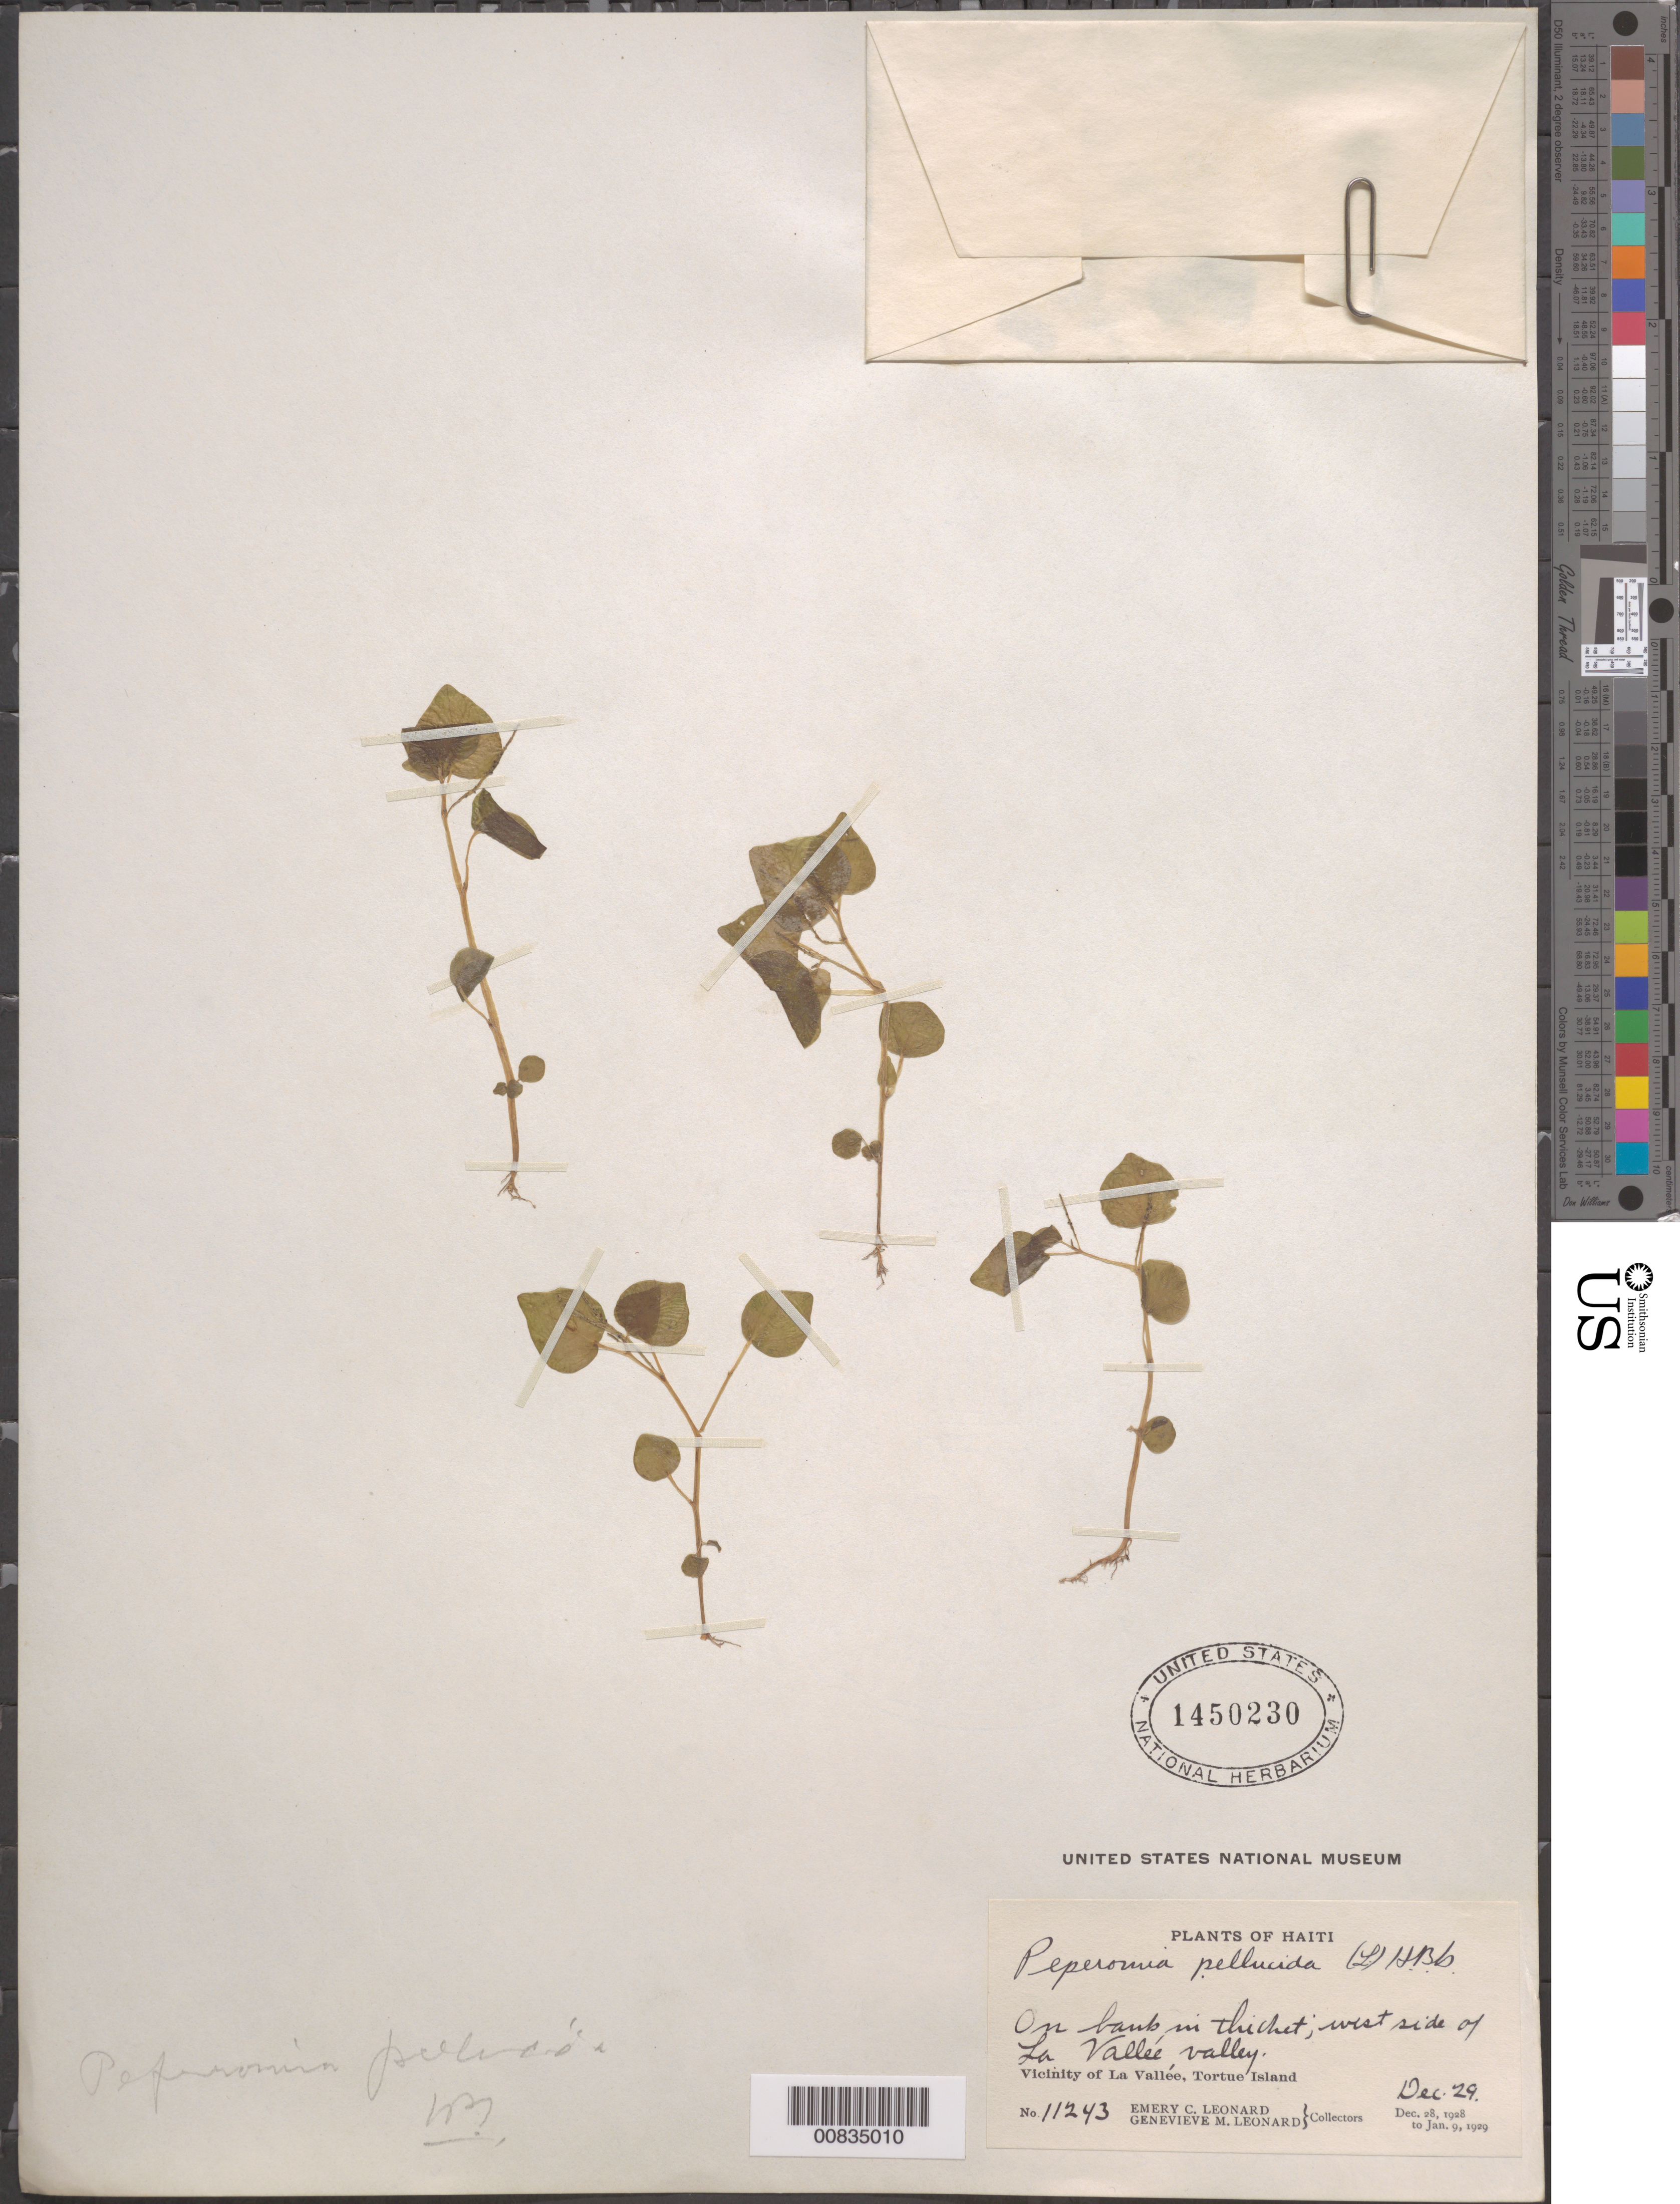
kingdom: Plantae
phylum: Tracheophyta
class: Magnoliopsida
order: Piperales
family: Piperaceae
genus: Peperomia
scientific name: Peperomia pellucida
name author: (L.) Kunth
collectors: E. C. Leonard & G. M. Leonard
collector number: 11243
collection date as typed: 29 Dec 1928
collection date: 1928-12-29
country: Haiti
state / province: Nord-Óuest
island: Île de la Tortue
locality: Vicinity of La Vallée, Tortue Island. West side of La Vallée valley.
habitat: On bank in thicket.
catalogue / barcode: US 1450230